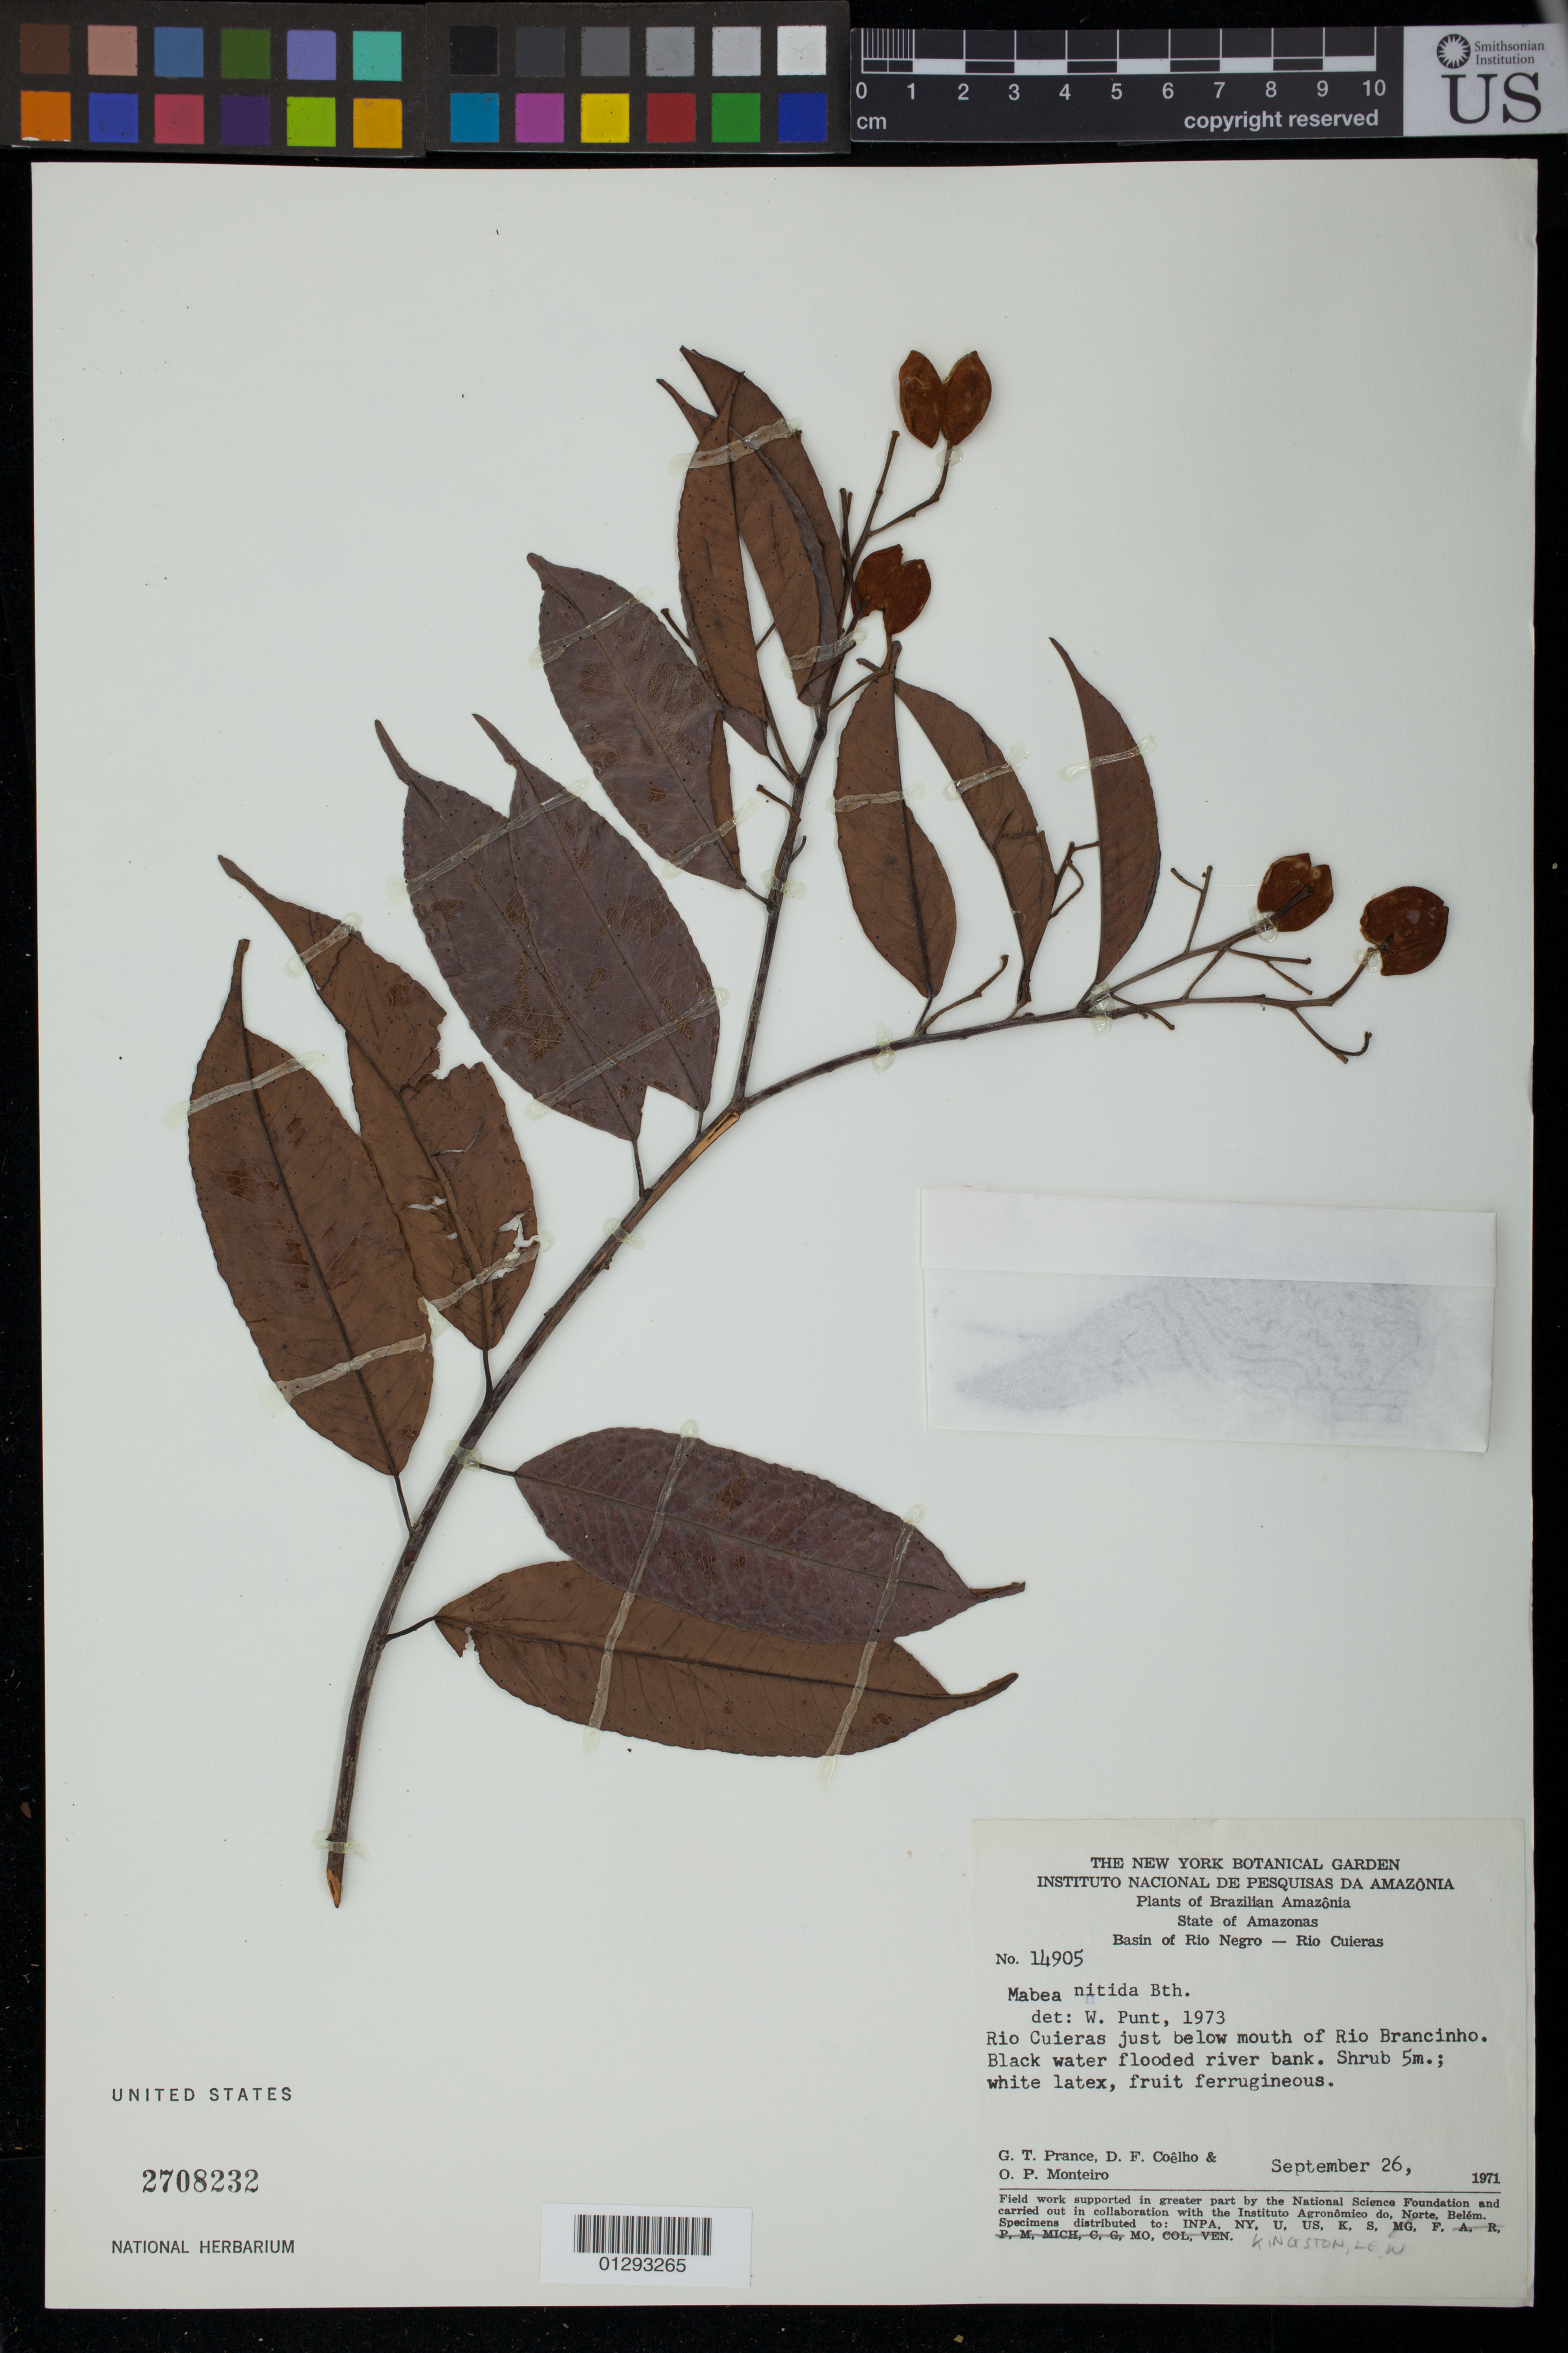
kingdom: Plantae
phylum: Tracheophyta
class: Magnoliopsida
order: Malpighiales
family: Euphorbiaceae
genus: Mabea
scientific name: Mabea nitida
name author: Spruce ex Benth.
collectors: G. T. Prance, D. F. Coêlho & O. P. Monteiro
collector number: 14905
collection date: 1971-09-26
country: Brazil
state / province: Amazonas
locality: Basin of Rio Negro,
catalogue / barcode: US 2708232